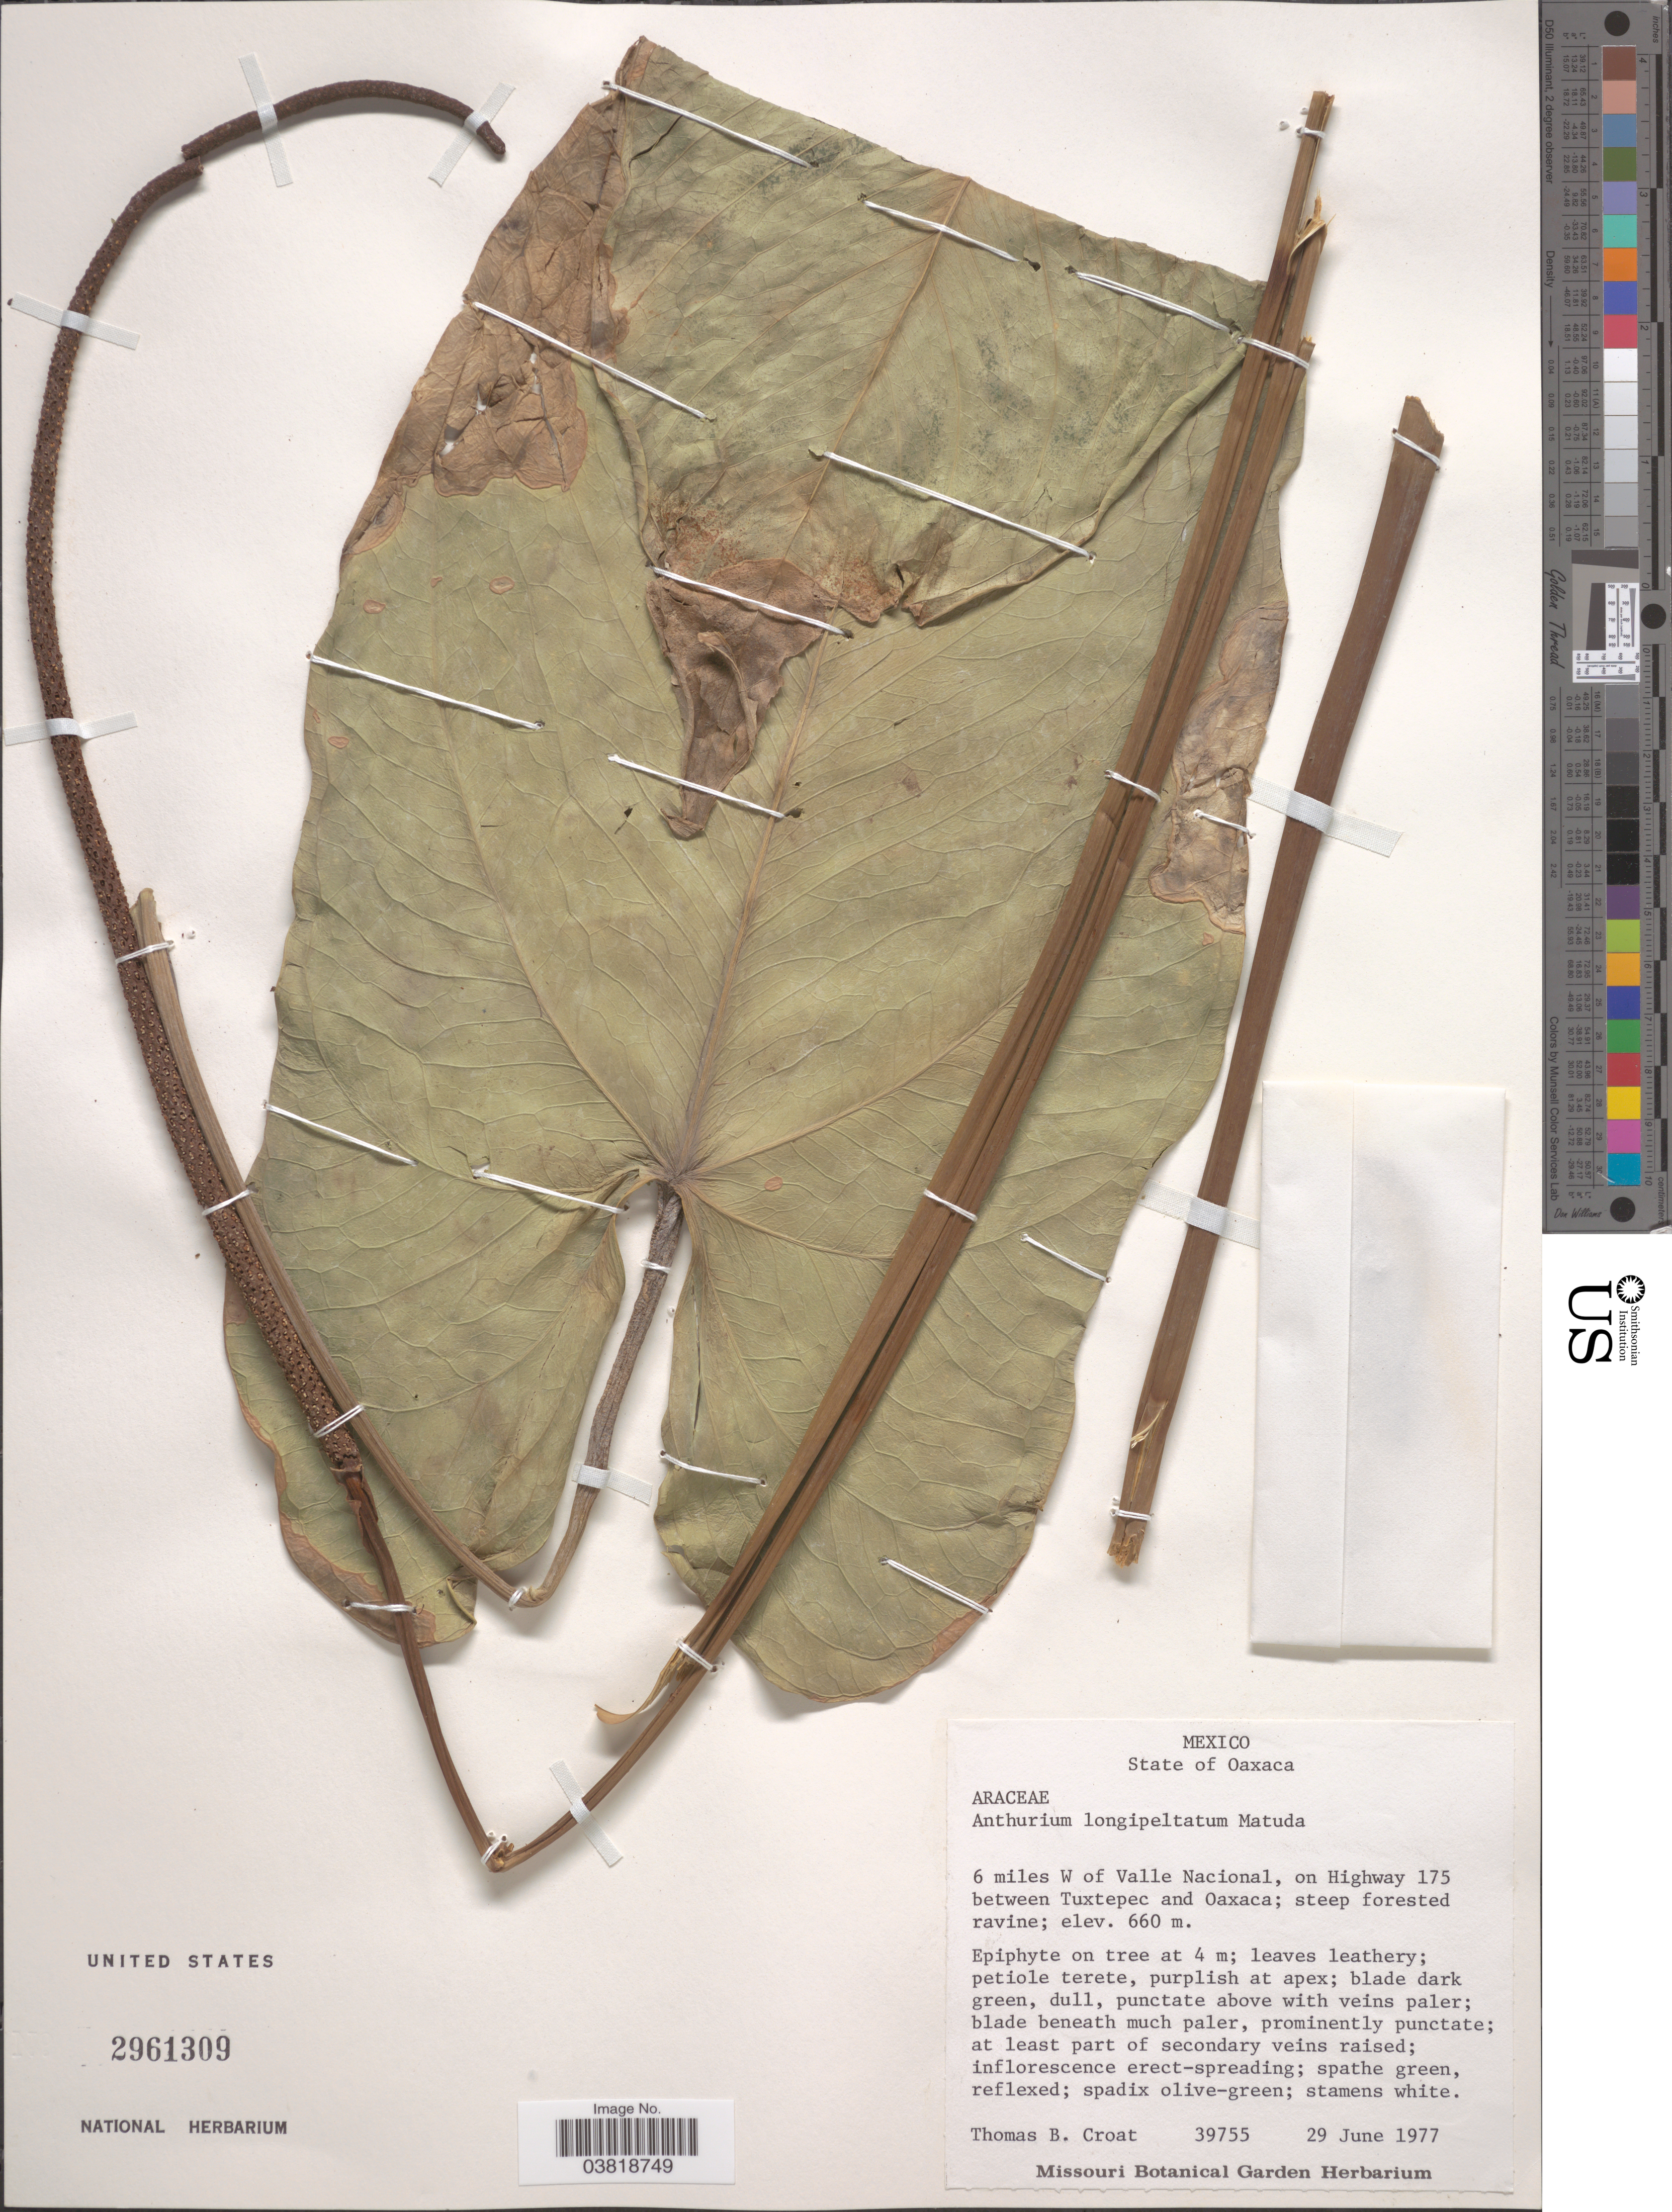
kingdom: Plantae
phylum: Tracheophyta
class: Liliopsida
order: Alismatales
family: Araceae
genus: Anthurium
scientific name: Anthurium longipeltatum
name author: Matuda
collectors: T. B. Croat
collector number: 39755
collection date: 1977-06-29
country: Mexico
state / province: Oaxaca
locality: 6 miles W of Valle Nacional, on Highway 175 between Tuxtepec and Oaxaca; steep forested ravine.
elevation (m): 660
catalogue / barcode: US 2961309